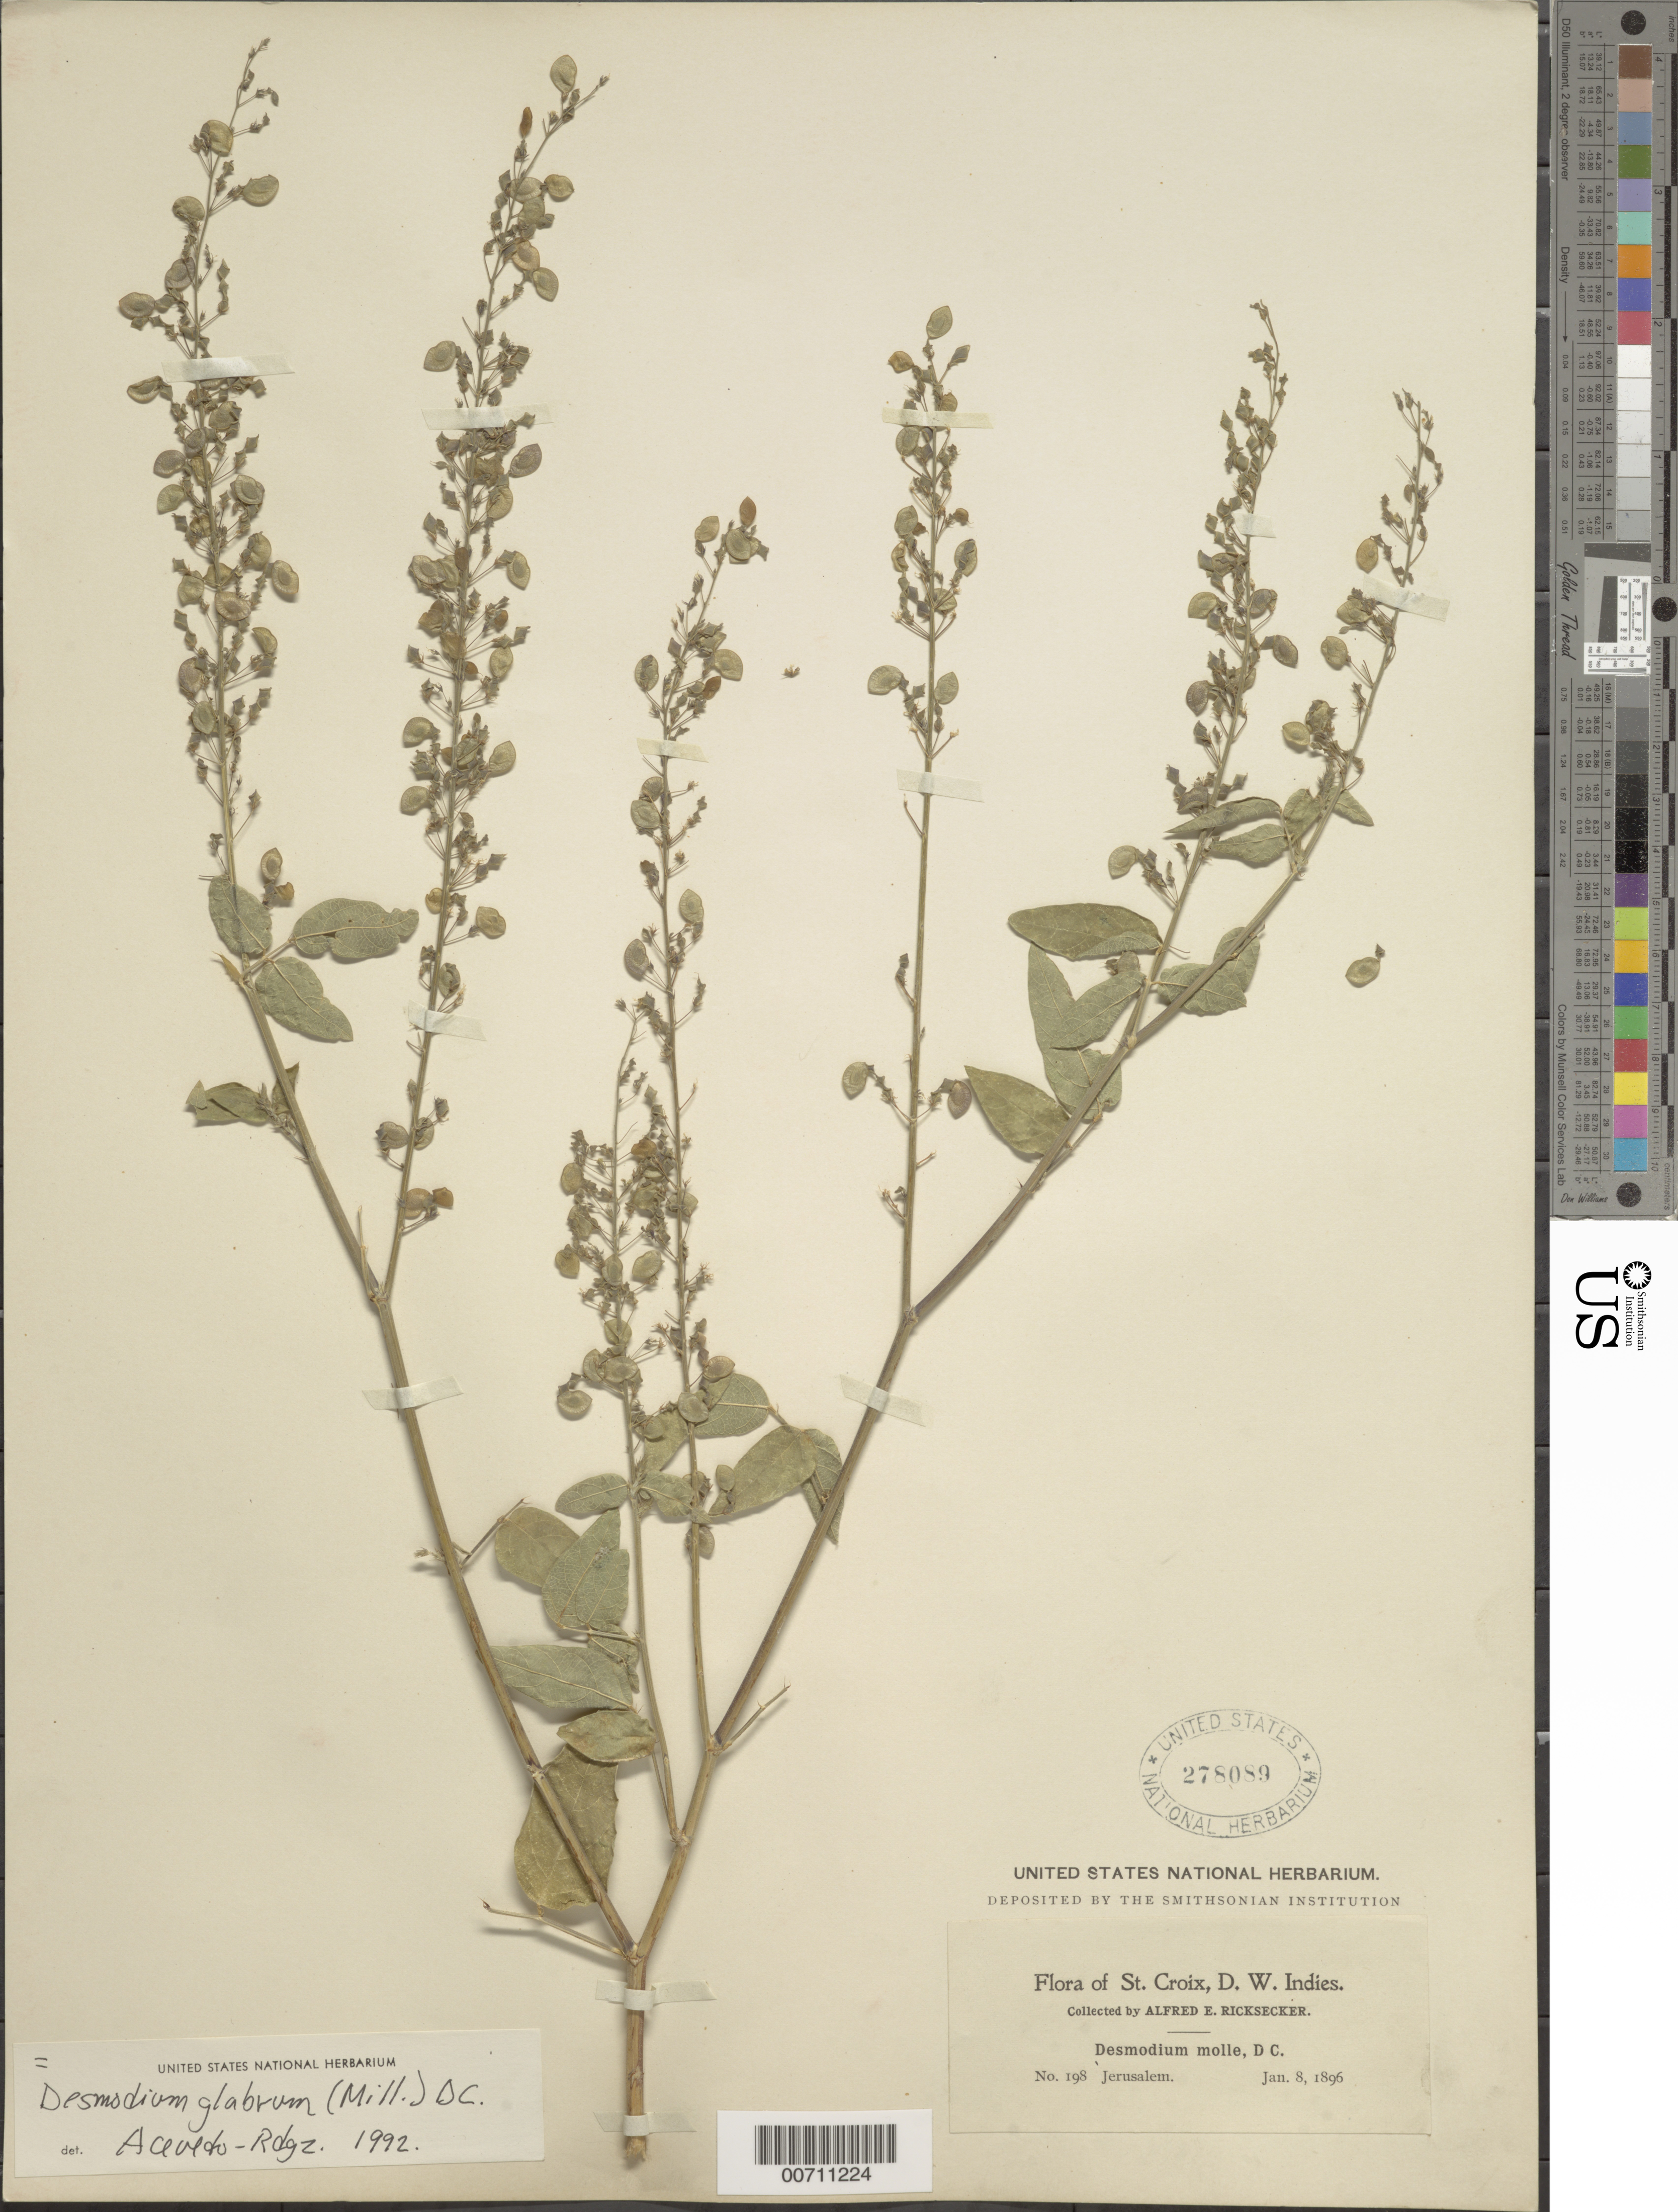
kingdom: Plantae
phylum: Tracheophyta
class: Magnoliopsida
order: Fabales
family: Fabaceae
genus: Desmodium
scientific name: Desmodium glabrum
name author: (Mill.) DC.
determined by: Acevedo-Rodríguez, P., (BOT), Smithsonian Institution - National Museum of Natural History (UNITED STATES)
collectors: A. E. Ricksecker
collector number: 198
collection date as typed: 08 Jan 1896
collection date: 1896-01-08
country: U.S. Virgin Islands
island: St. Croix Island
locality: Jerusalem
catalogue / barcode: US 278089